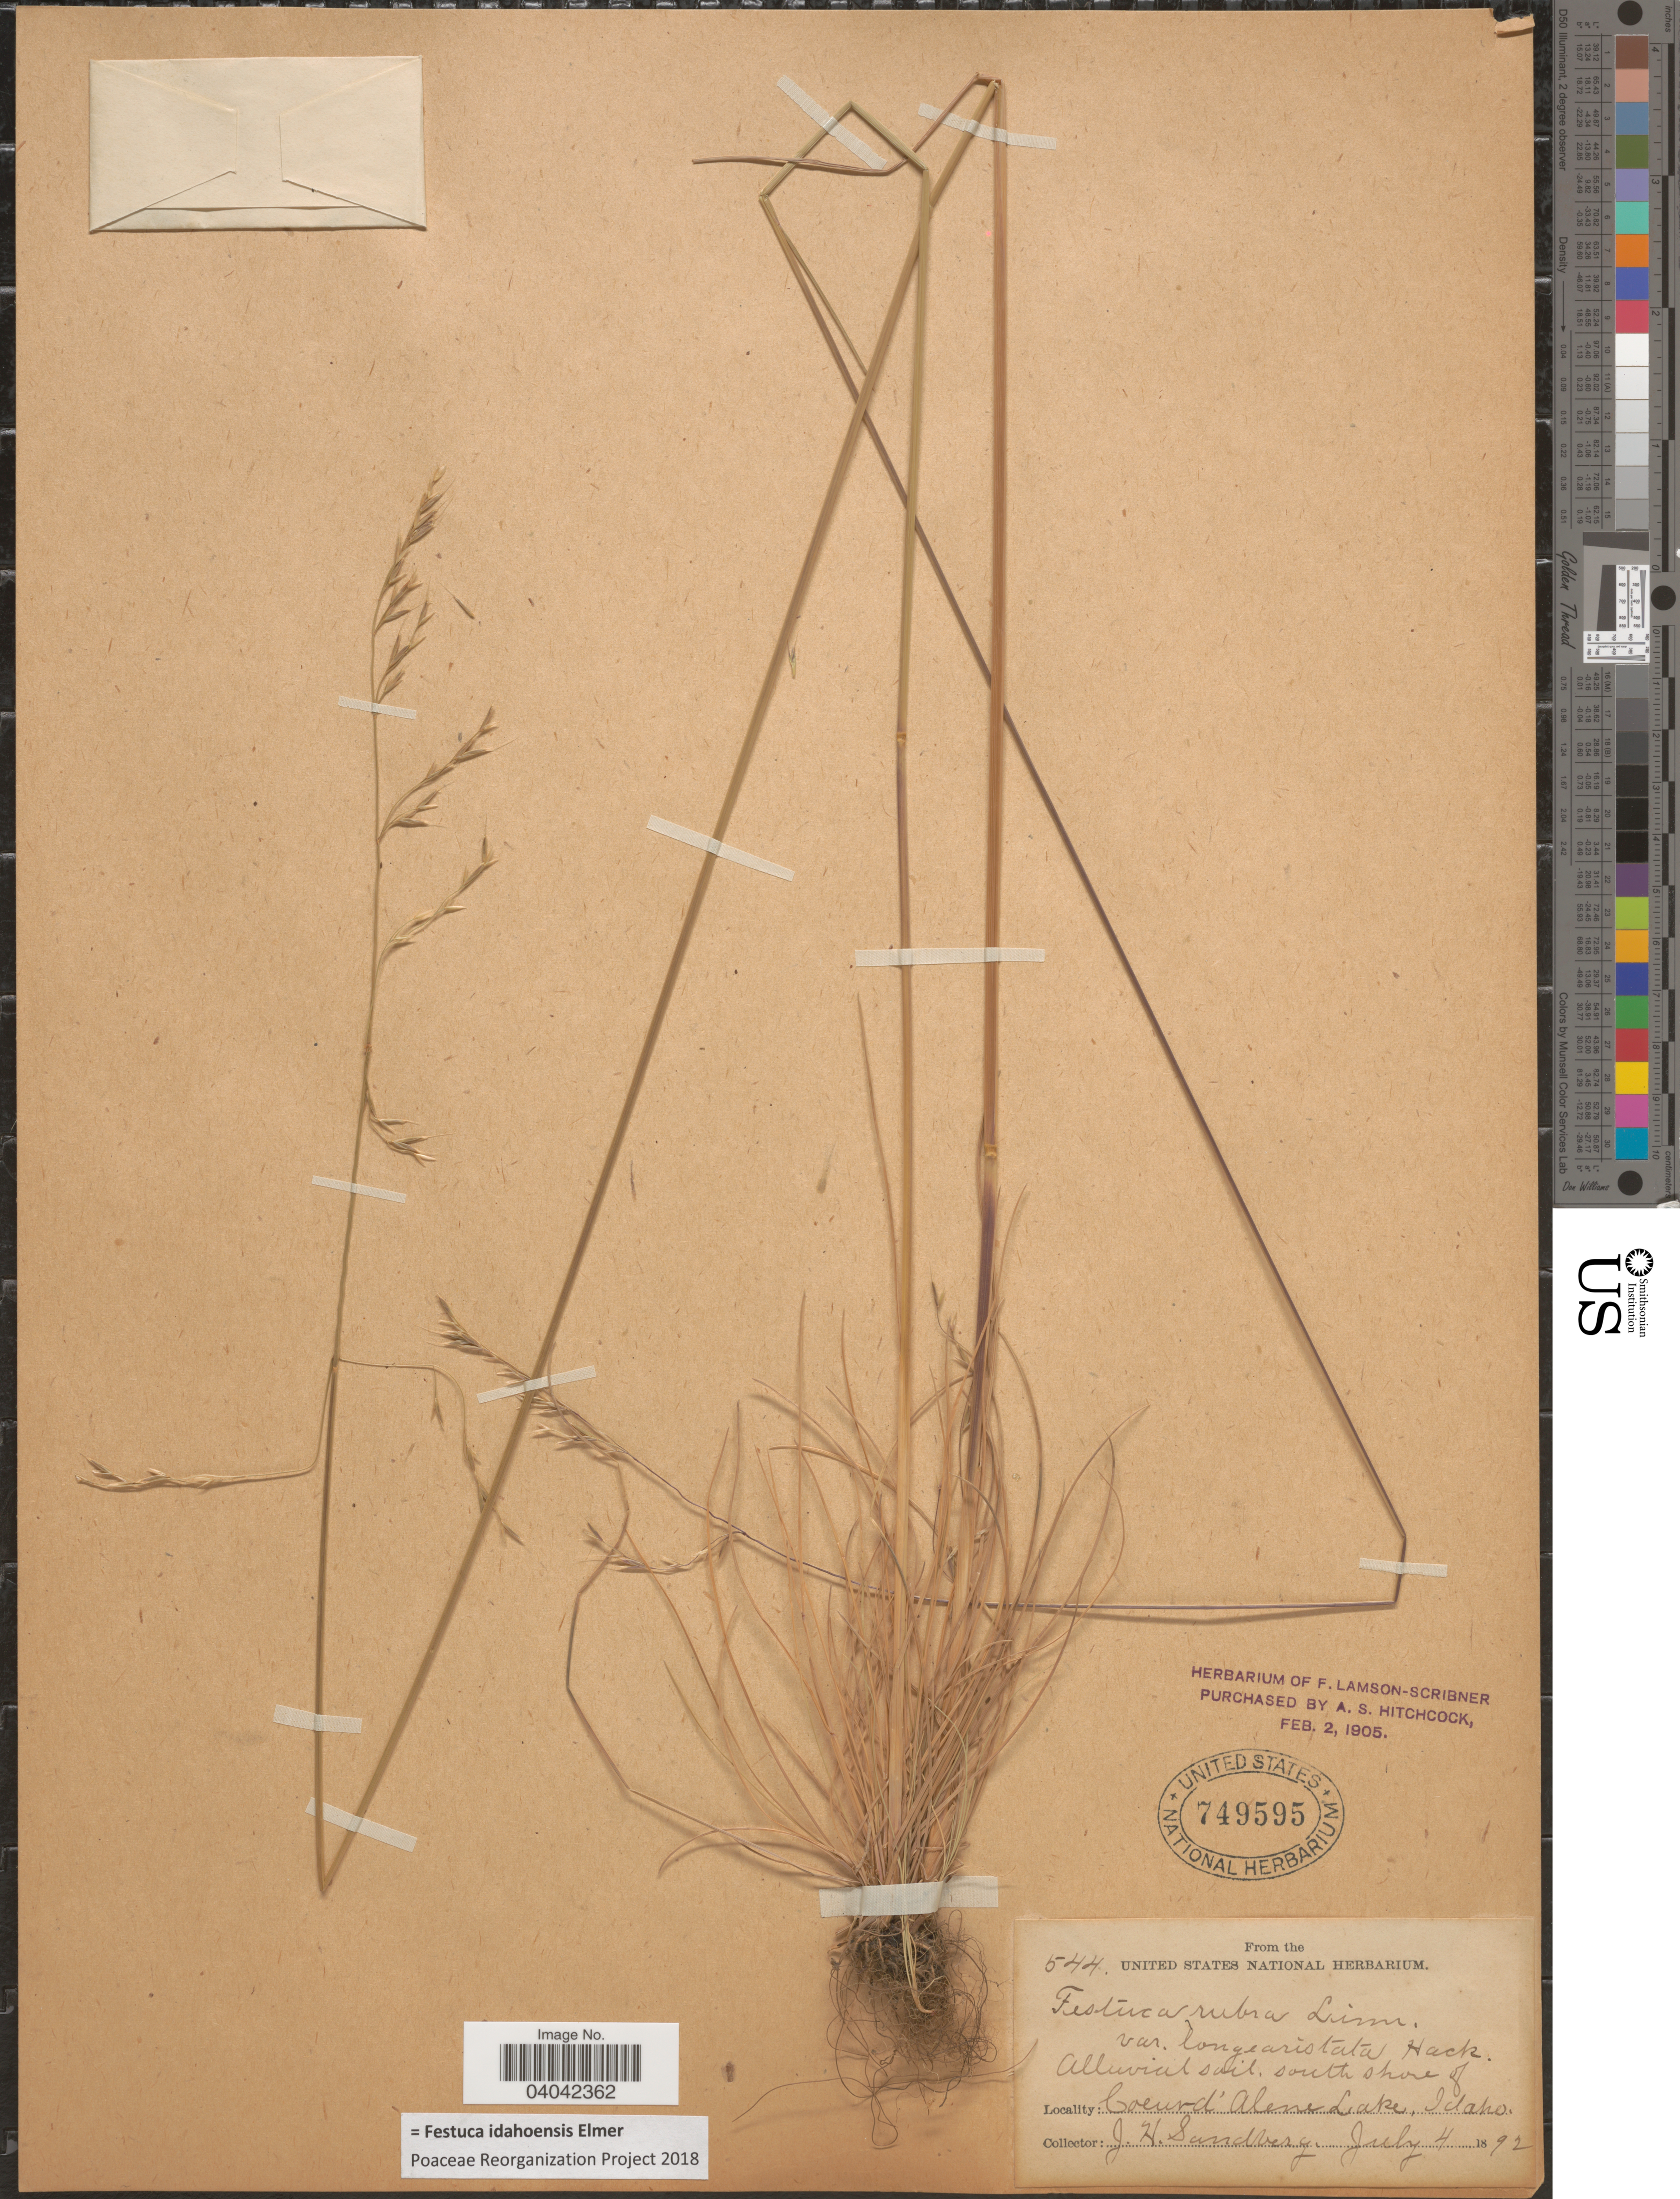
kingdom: Plantae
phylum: Tracheophyta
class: Liliopsida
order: Poales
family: Poaceae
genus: Festuca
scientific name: Festuca idahoensis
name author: Elmer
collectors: J. H. Sandberg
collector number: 544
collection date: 1892-07-04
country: United States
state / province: Idaho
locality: South shore of Coeurd' Alene Lake.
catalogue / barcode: US 749595